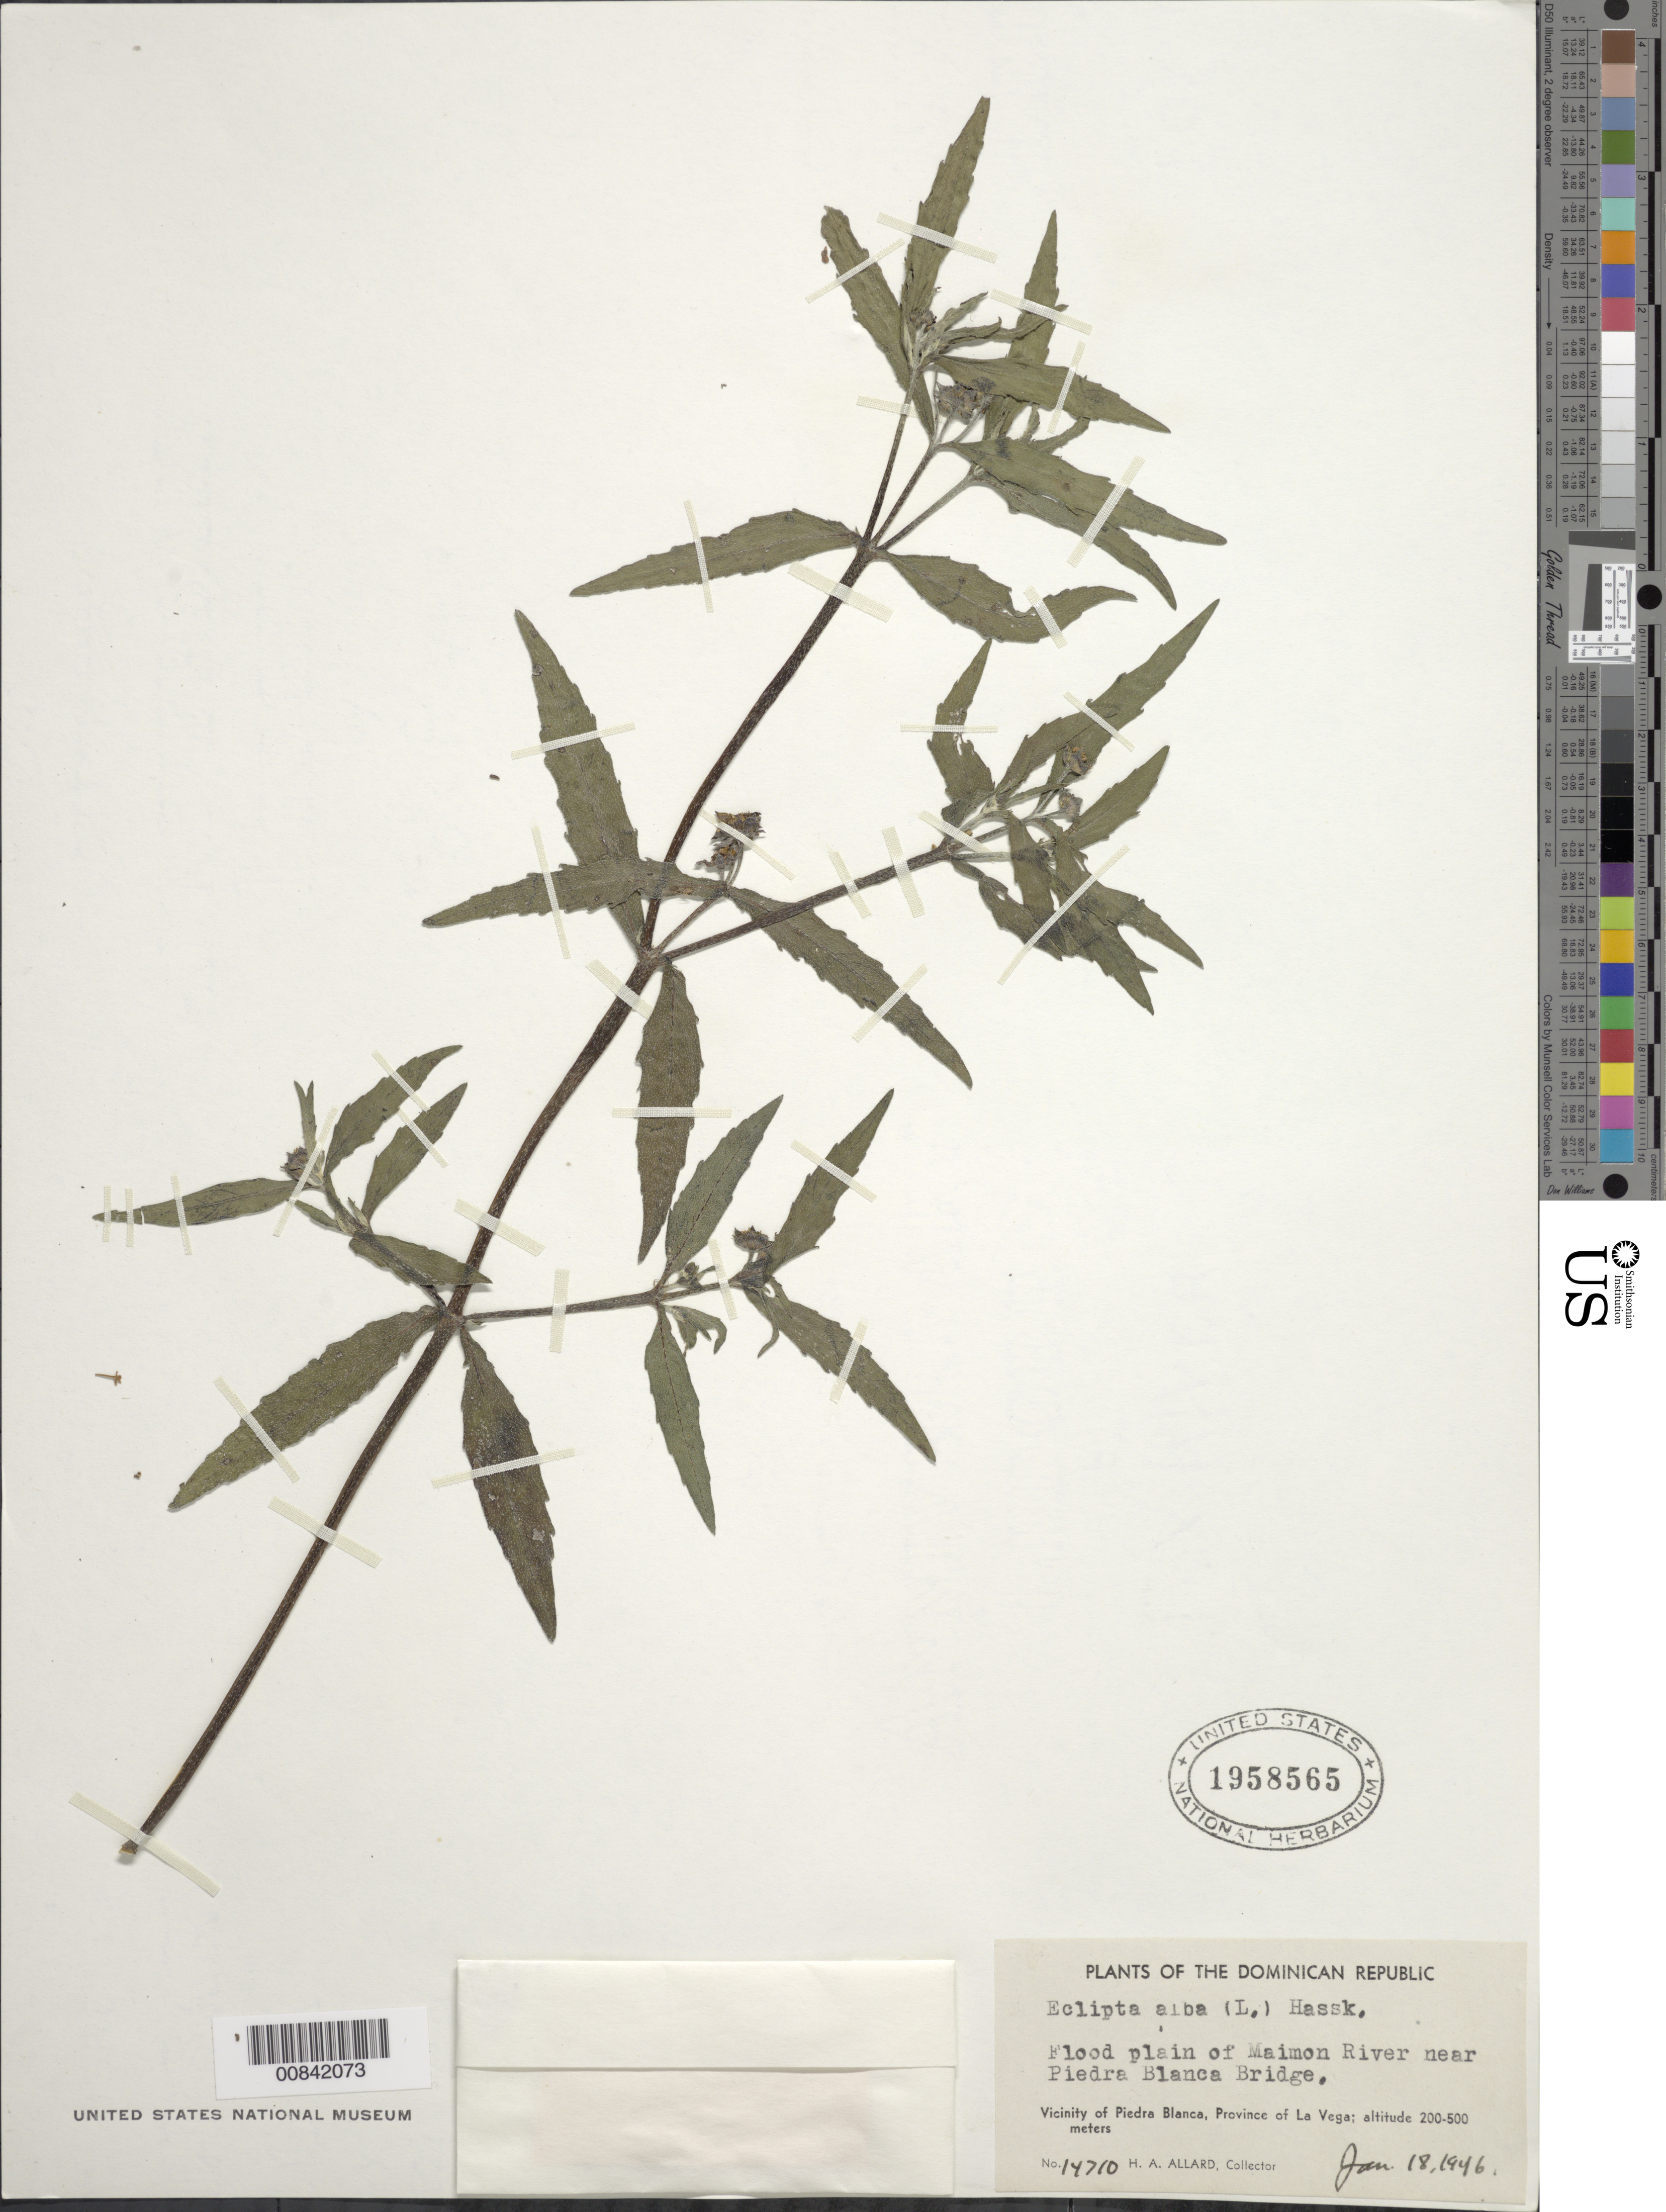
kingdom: Plantae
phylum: Tracheophyta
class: Magnoliopsida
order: Asterales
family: Asteraceae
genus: Eclipta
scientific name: Eclipta prostrata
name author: (L.) L.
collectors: H. A. Allard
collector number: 14710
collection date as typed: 18 Jan 1946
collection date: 1946-01-18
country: Dominican Republic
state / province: La Vega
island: Hispaniola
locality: Vicinity of Piedra Blanca, Maimon River near PB bridge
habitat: Flood plain of river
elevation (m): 200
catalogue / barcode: US 1958565